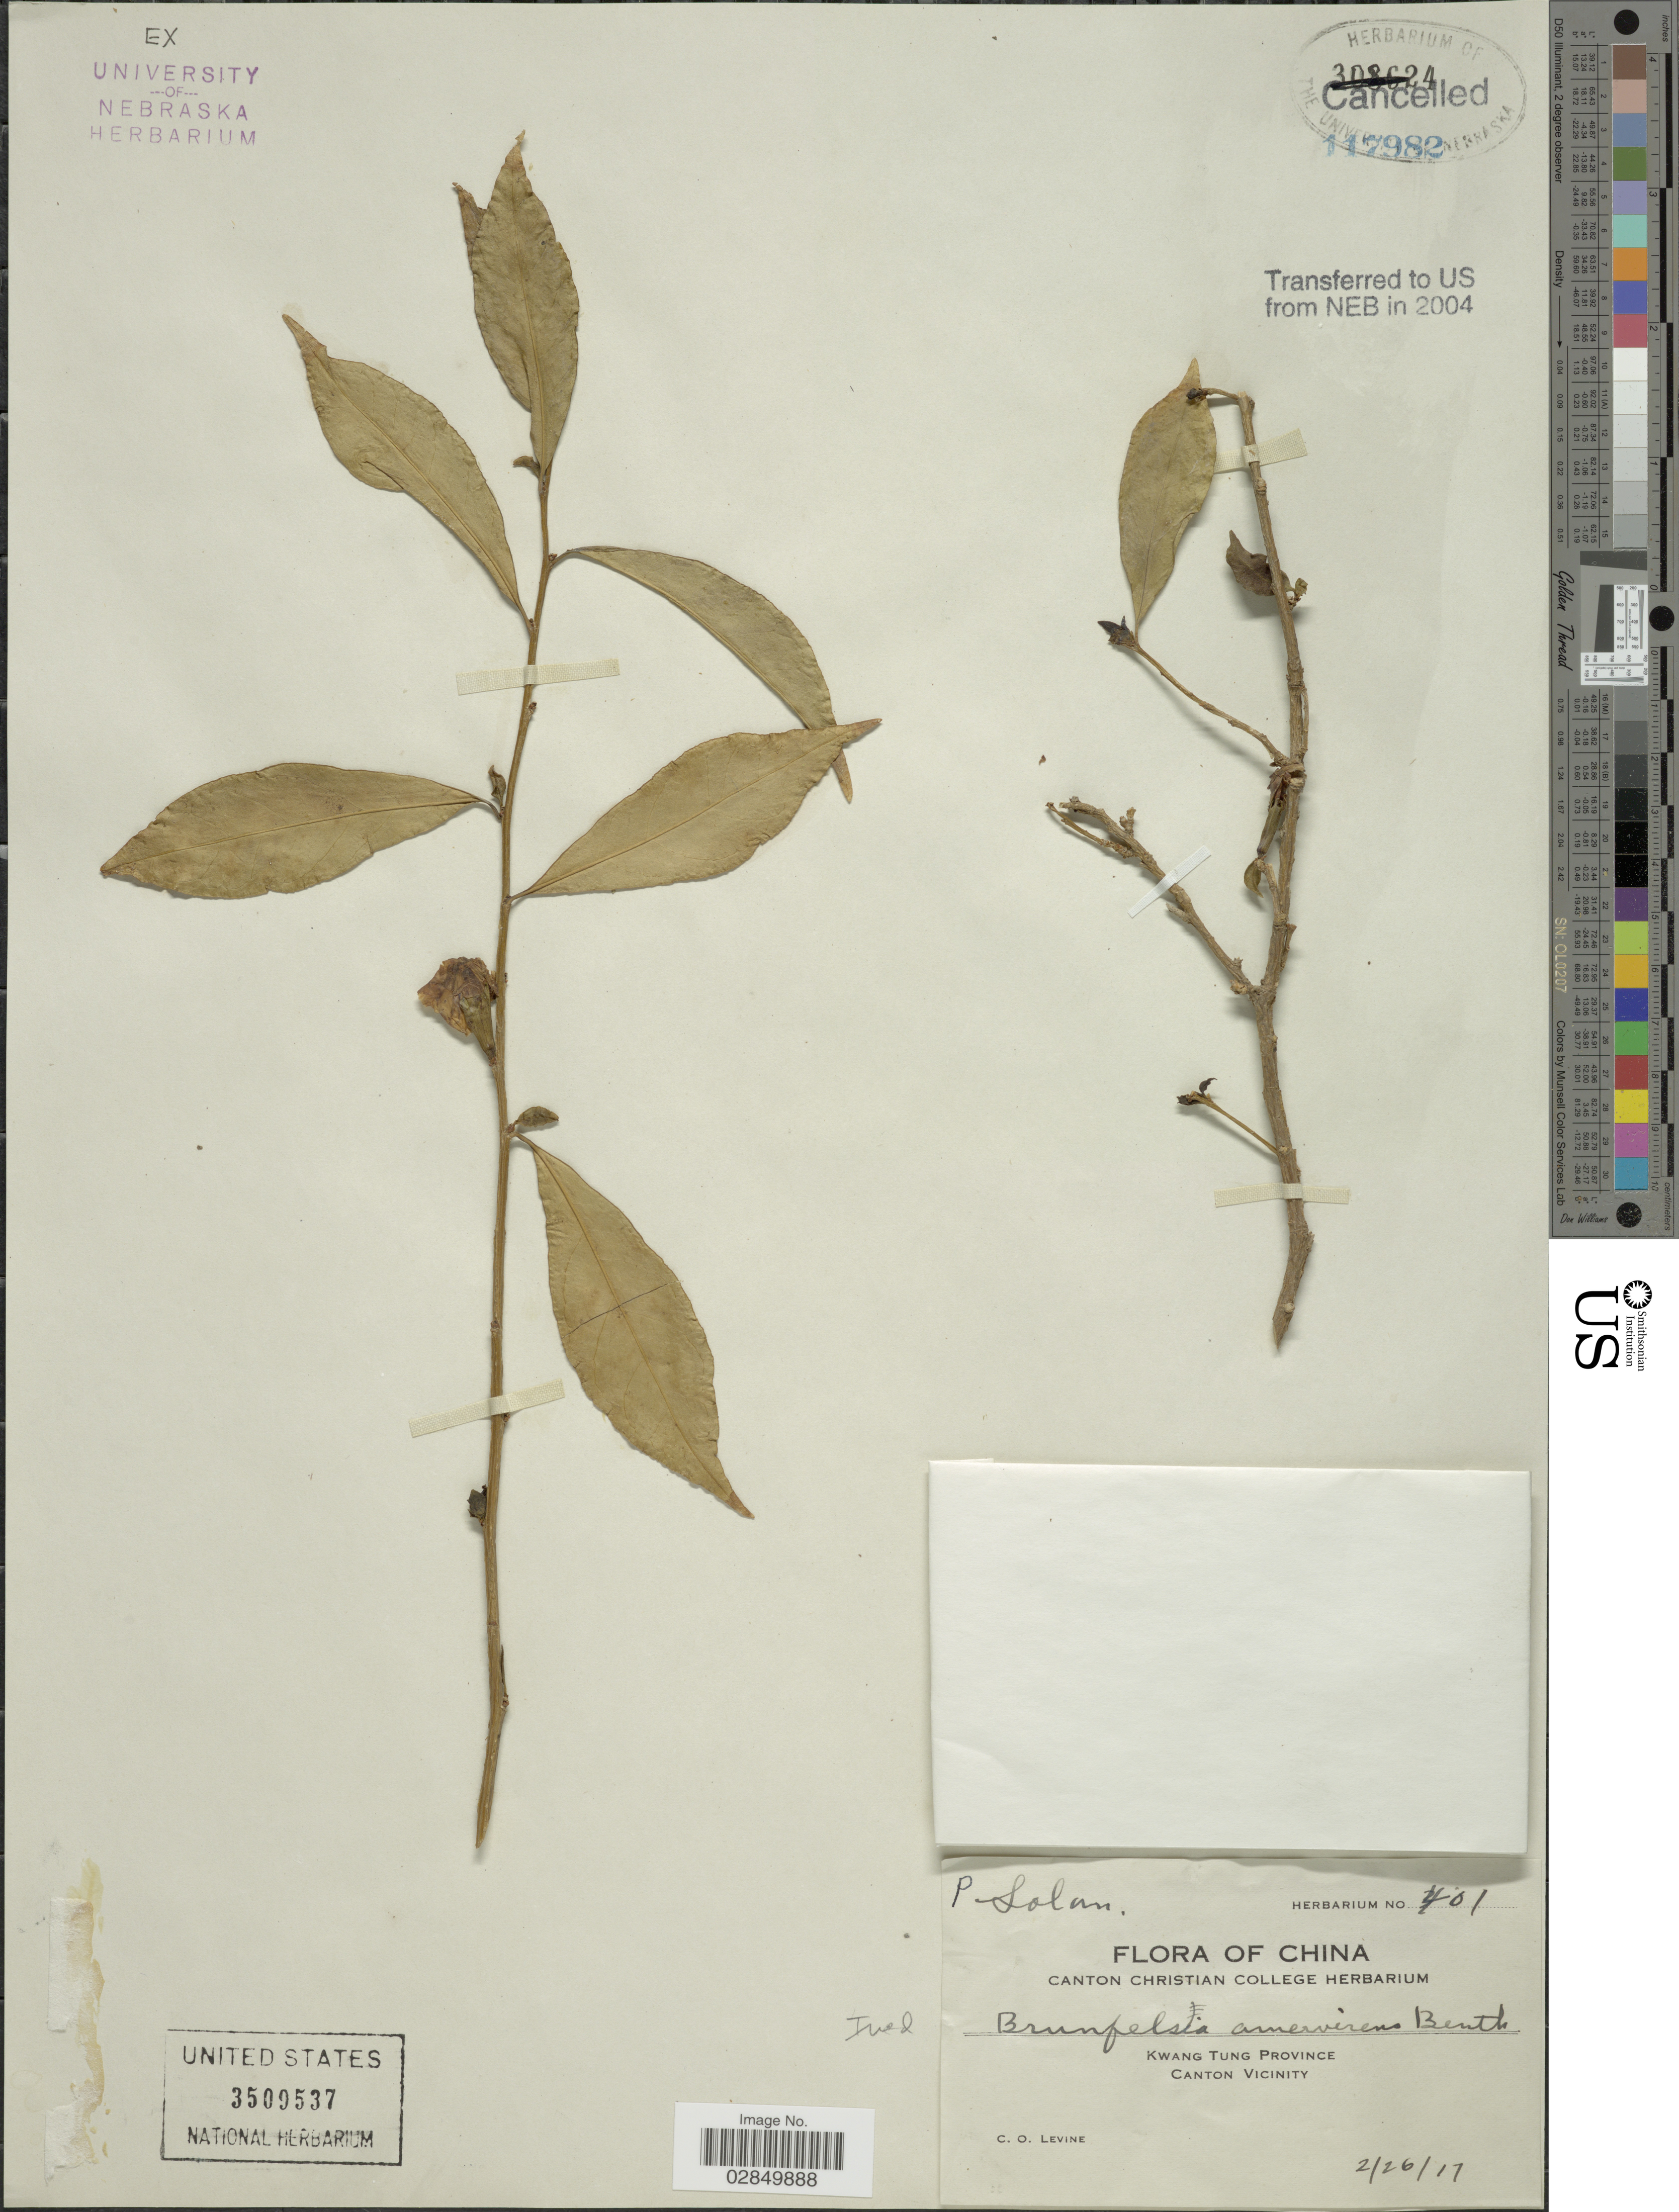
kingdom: Plantae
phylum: Tracheophyta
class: Magnoliopsida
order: Solanales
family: Solanaceae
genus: Brunfelsia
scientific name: Brunfelsia uniflora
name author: (Pohl) D. Don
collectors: C. O. Levine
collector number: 401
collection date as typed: Transcribed d/m/y: 26/2/17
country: China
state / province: Guangdong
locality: Kwang Tung Province, Canton Vicinity.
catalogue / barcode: US 3509537